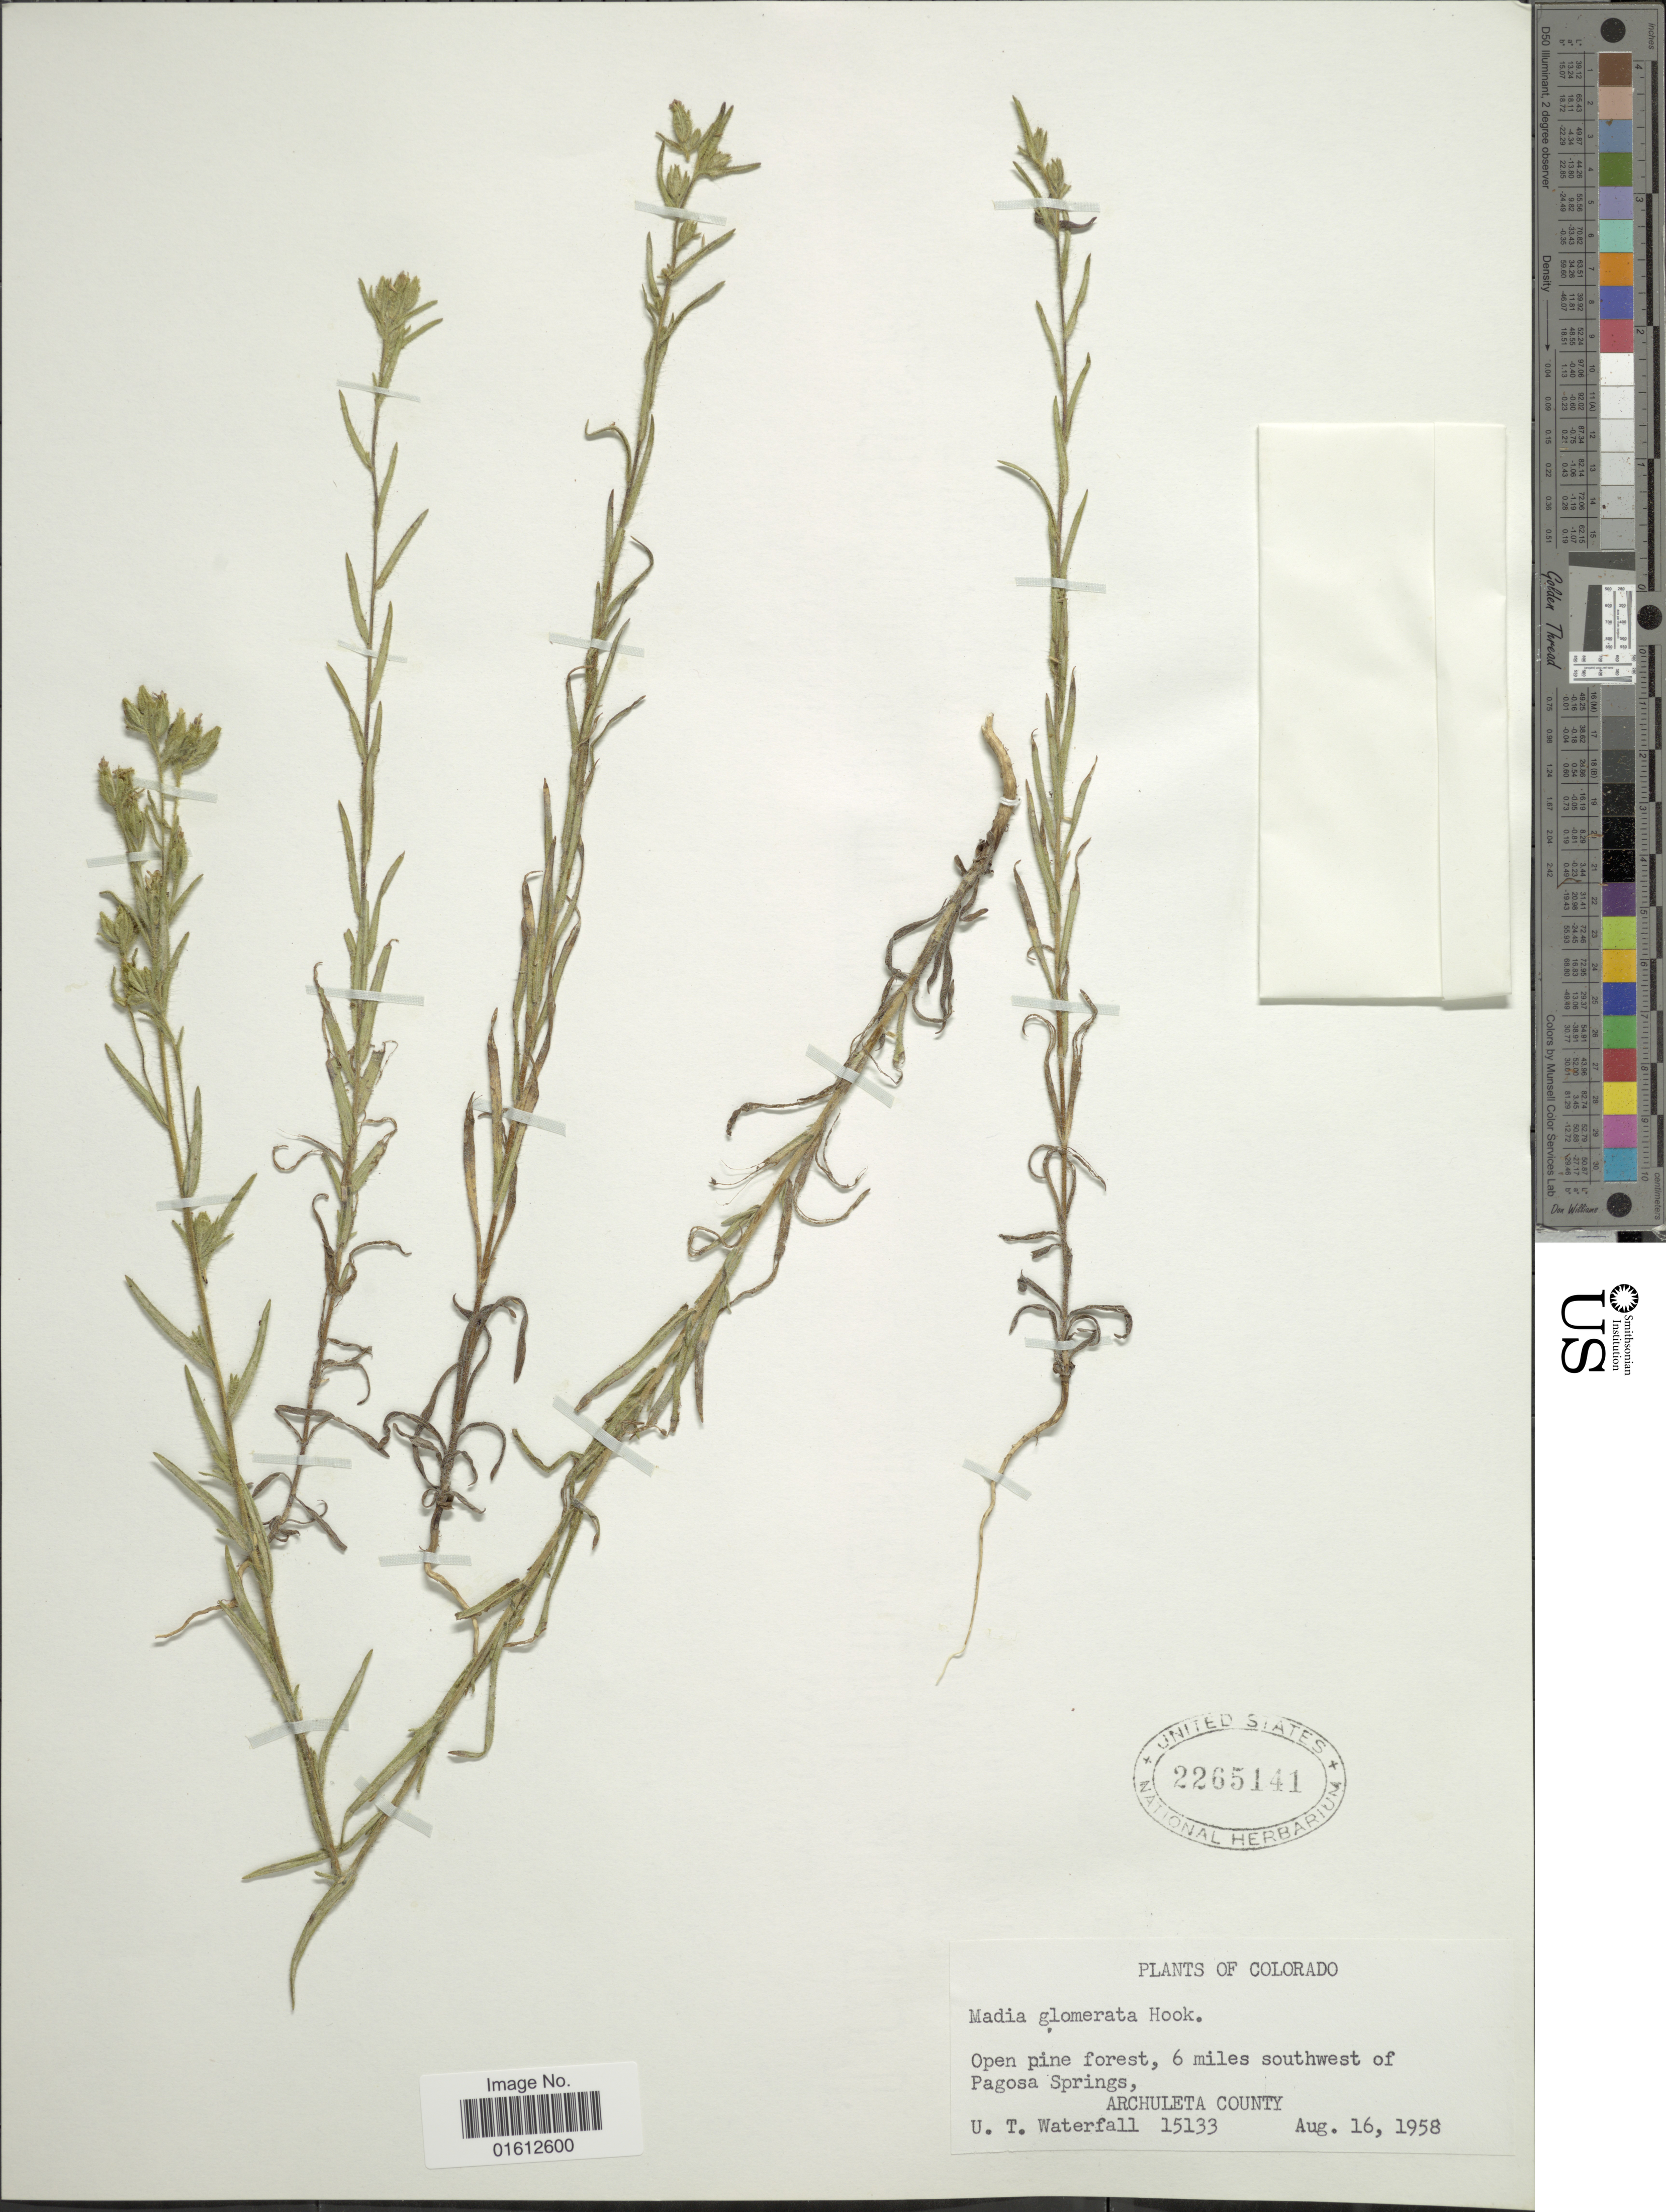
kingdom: Plantae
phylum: Tracheophyta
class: Magnoliopsida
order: Asterales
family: Asteraceae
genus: Madia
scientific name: Madia glomerata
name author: Hook.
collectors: U. T. Waterfall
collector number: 15133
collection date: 1958-08-16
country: United States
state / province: Colorado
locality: Open pine forest, 6 miles southwest of Pagosa Springs, Archuleta County.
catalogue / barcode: US 2265141